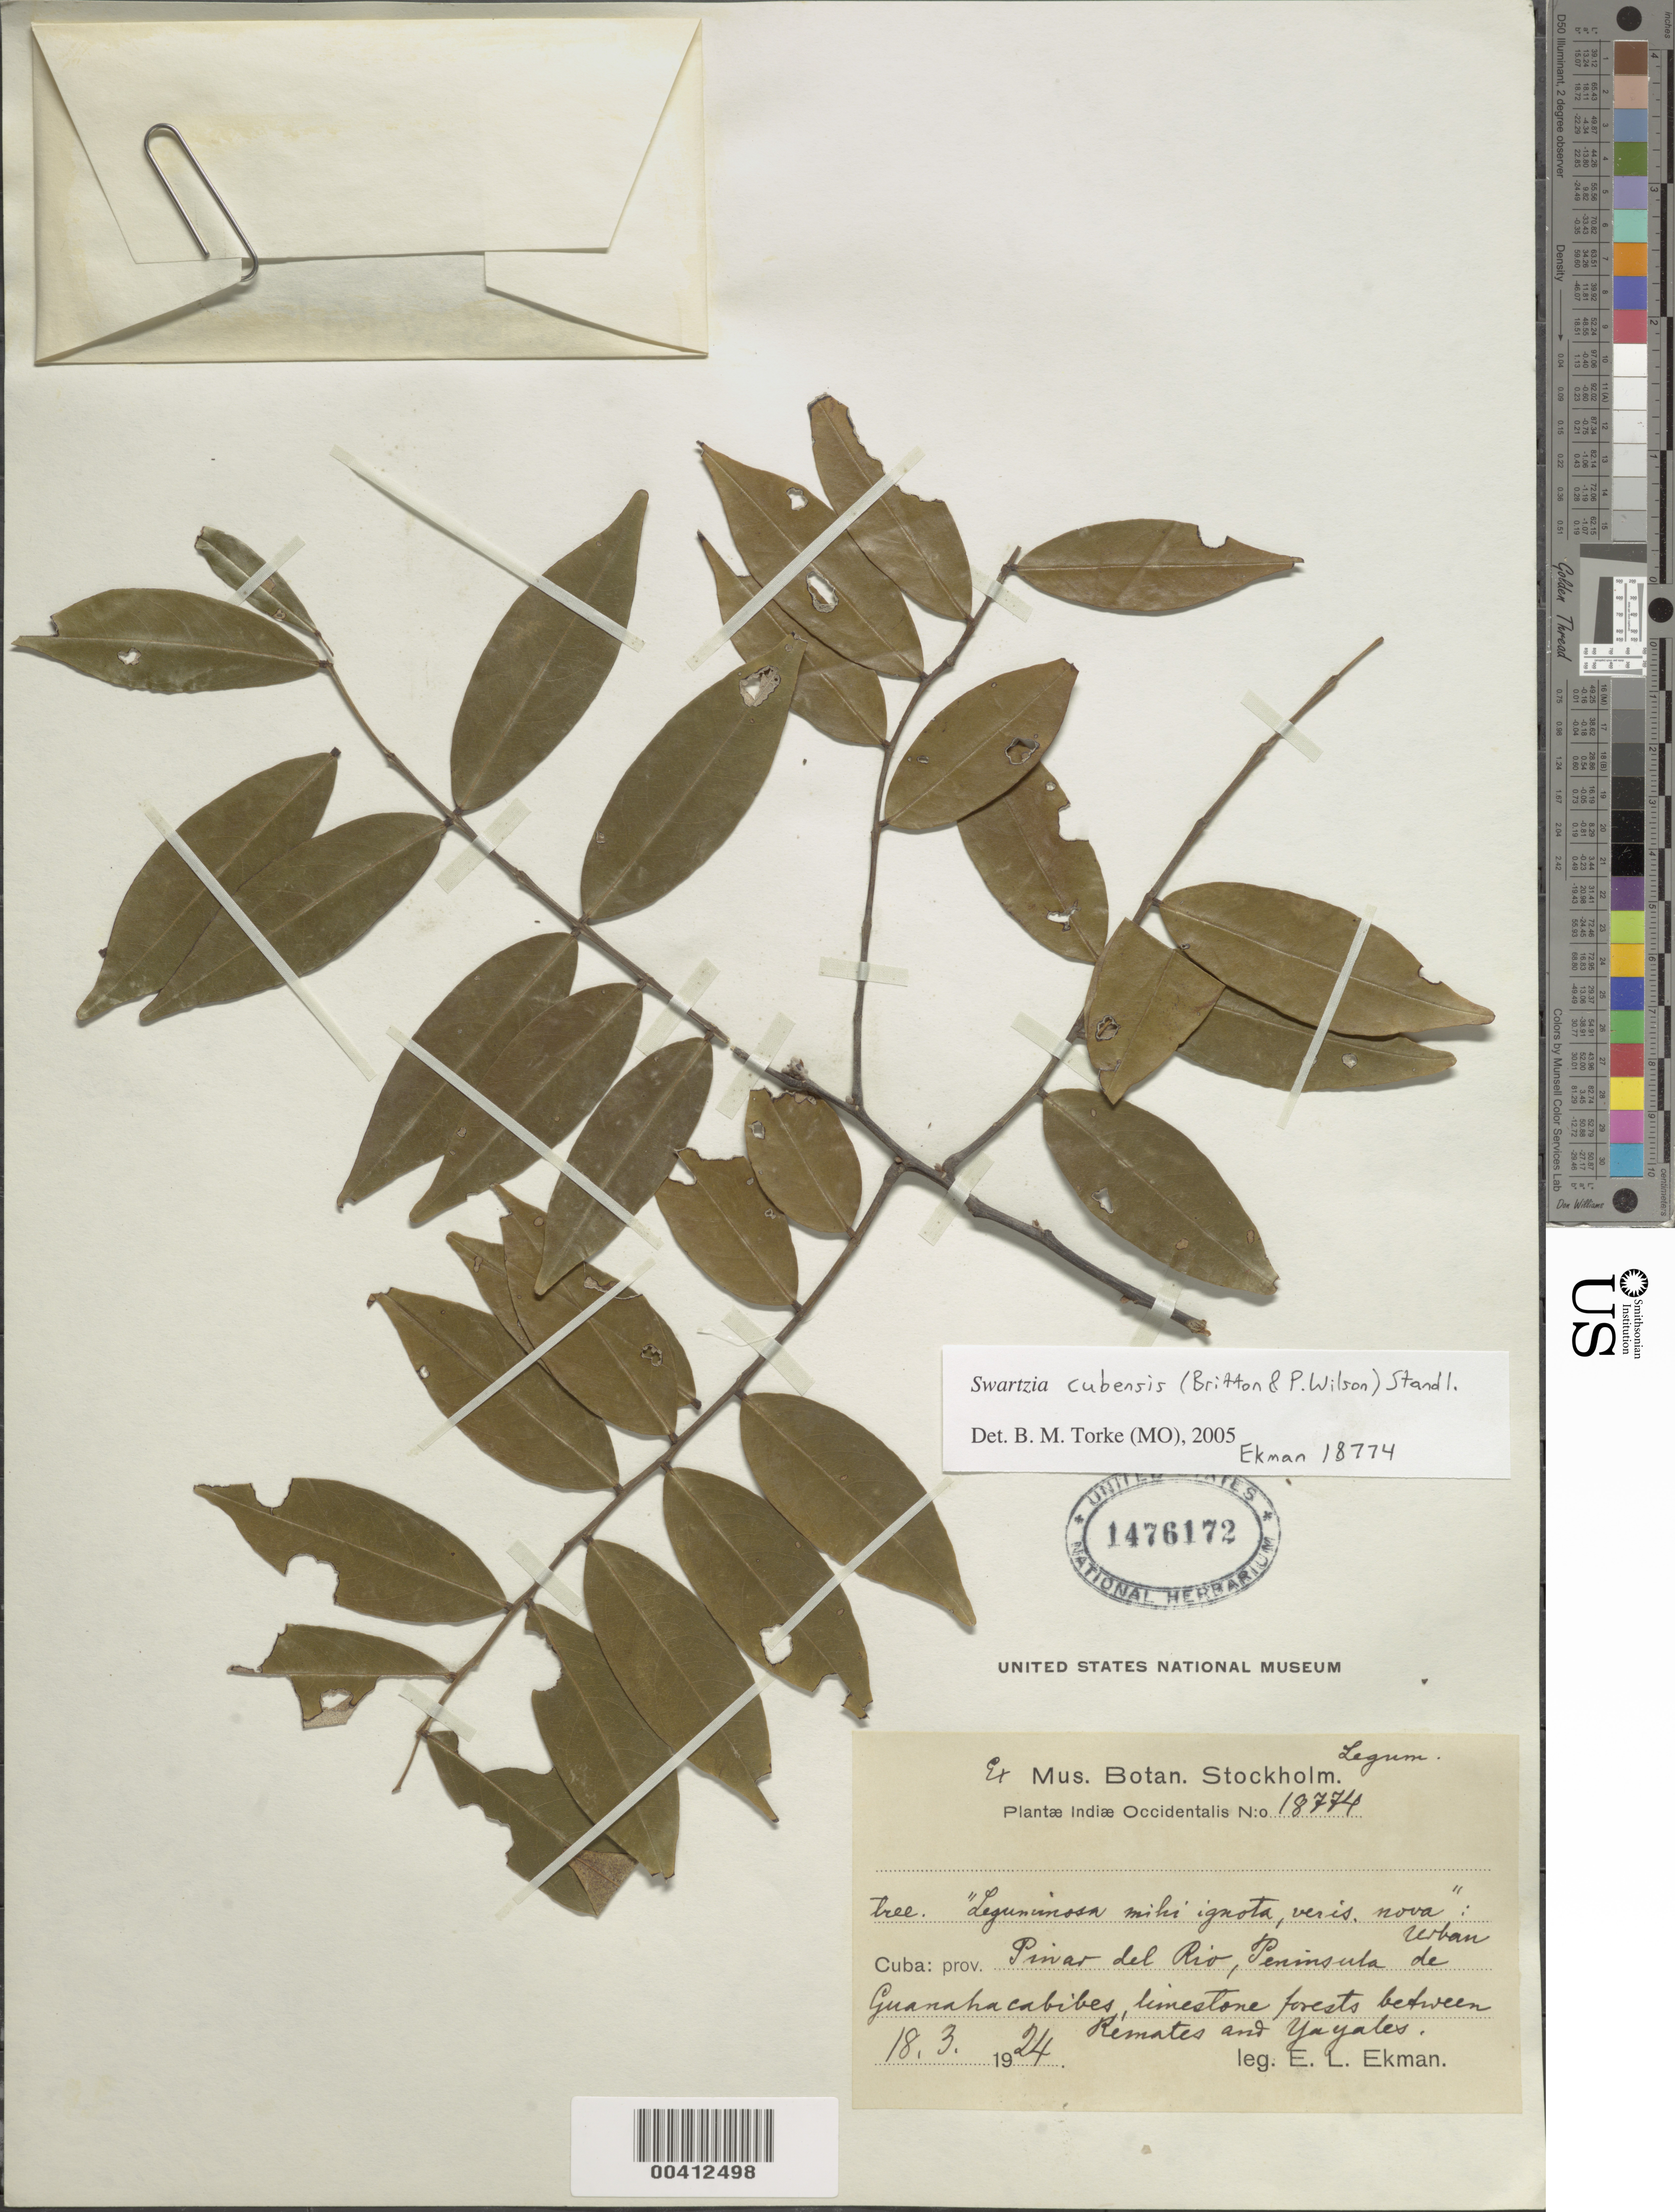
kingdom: Plantae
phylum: Tracheophyta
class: Magnoliopsida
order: Fabales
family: Fabaceae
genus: Swartzia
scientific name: Swartzia cubensis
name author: (Britton & P. Wilson) Standl.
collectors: E. L. Ekman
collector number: Pl. Ind. Occ. 18774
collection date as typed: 18 Mar 1924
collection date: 1924-03-18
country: Cuba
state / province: Pinar del Río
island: Greater Antilles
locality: Remates and yayales, between. guanahacabibes peninsula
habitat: Limestone forests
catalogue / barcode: US 1476172